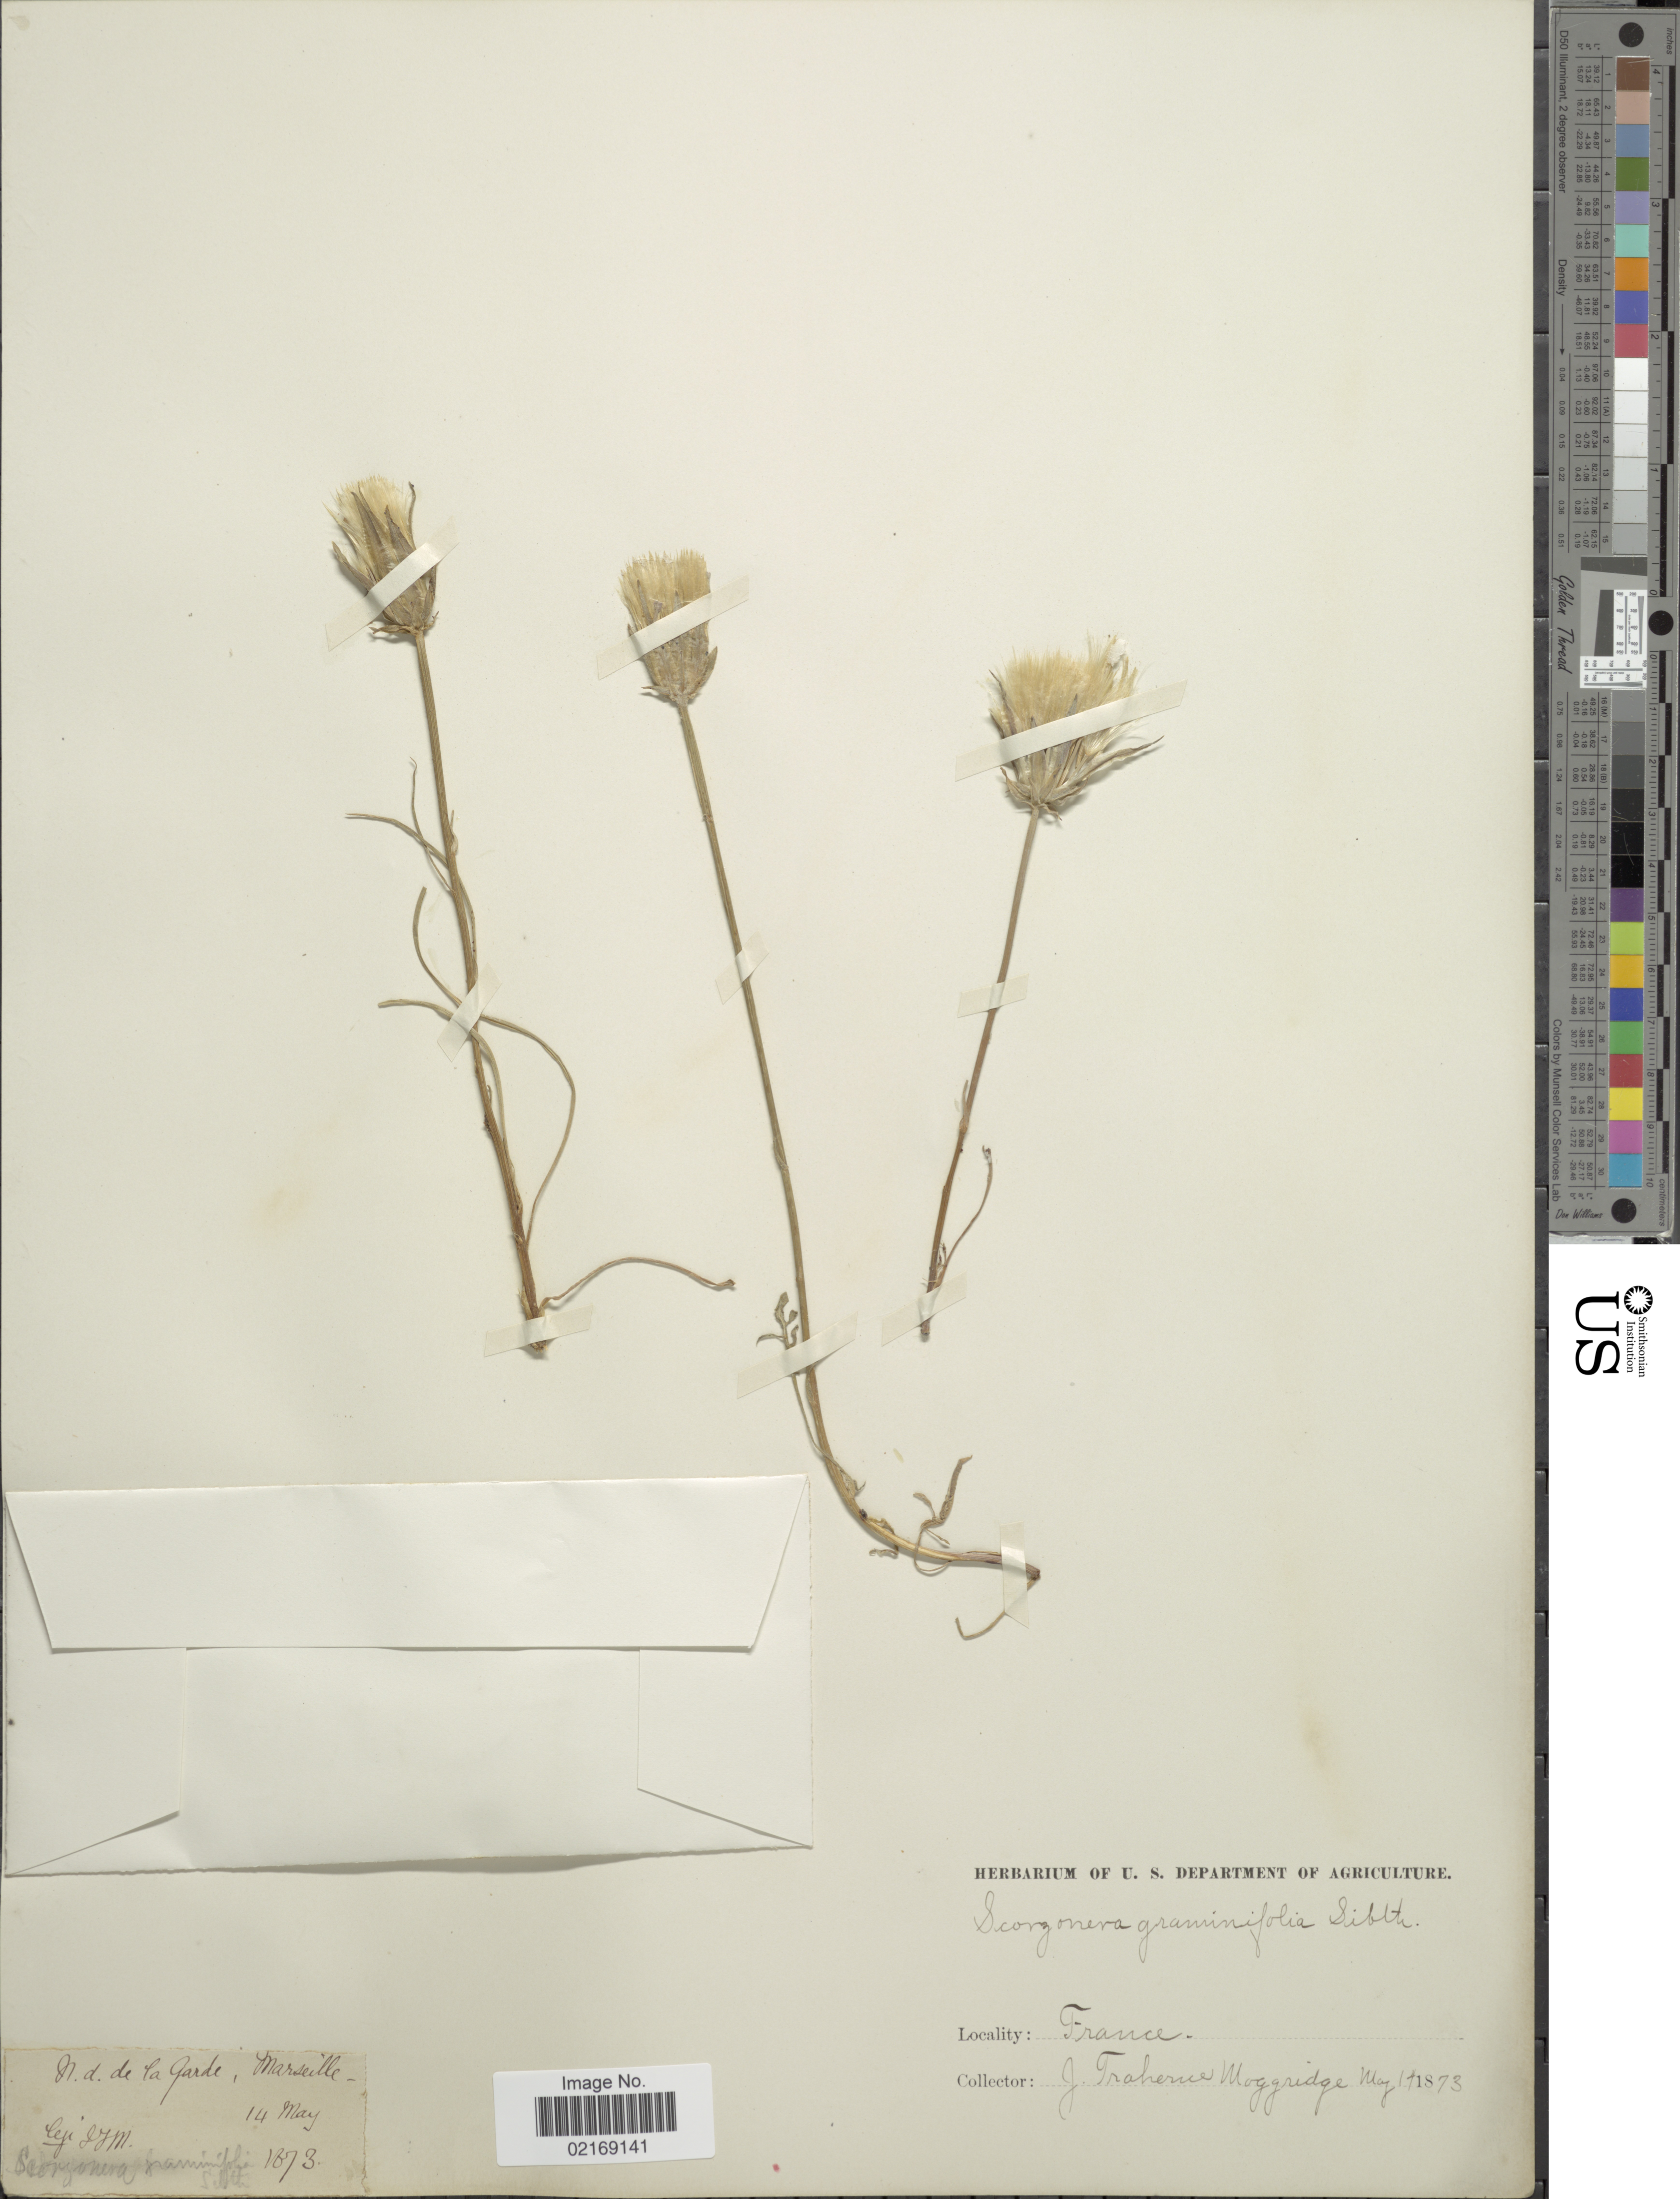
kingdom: Plantae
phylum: Tracheophyta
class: Magnoliopsida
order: Asterales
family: Asteraceae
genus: Scorzonera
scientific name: Scorzonera graminifolia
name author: L.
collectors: J. T. Moggridge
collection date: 1873-05-14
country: France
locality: N. d. de la Garde, Marseille